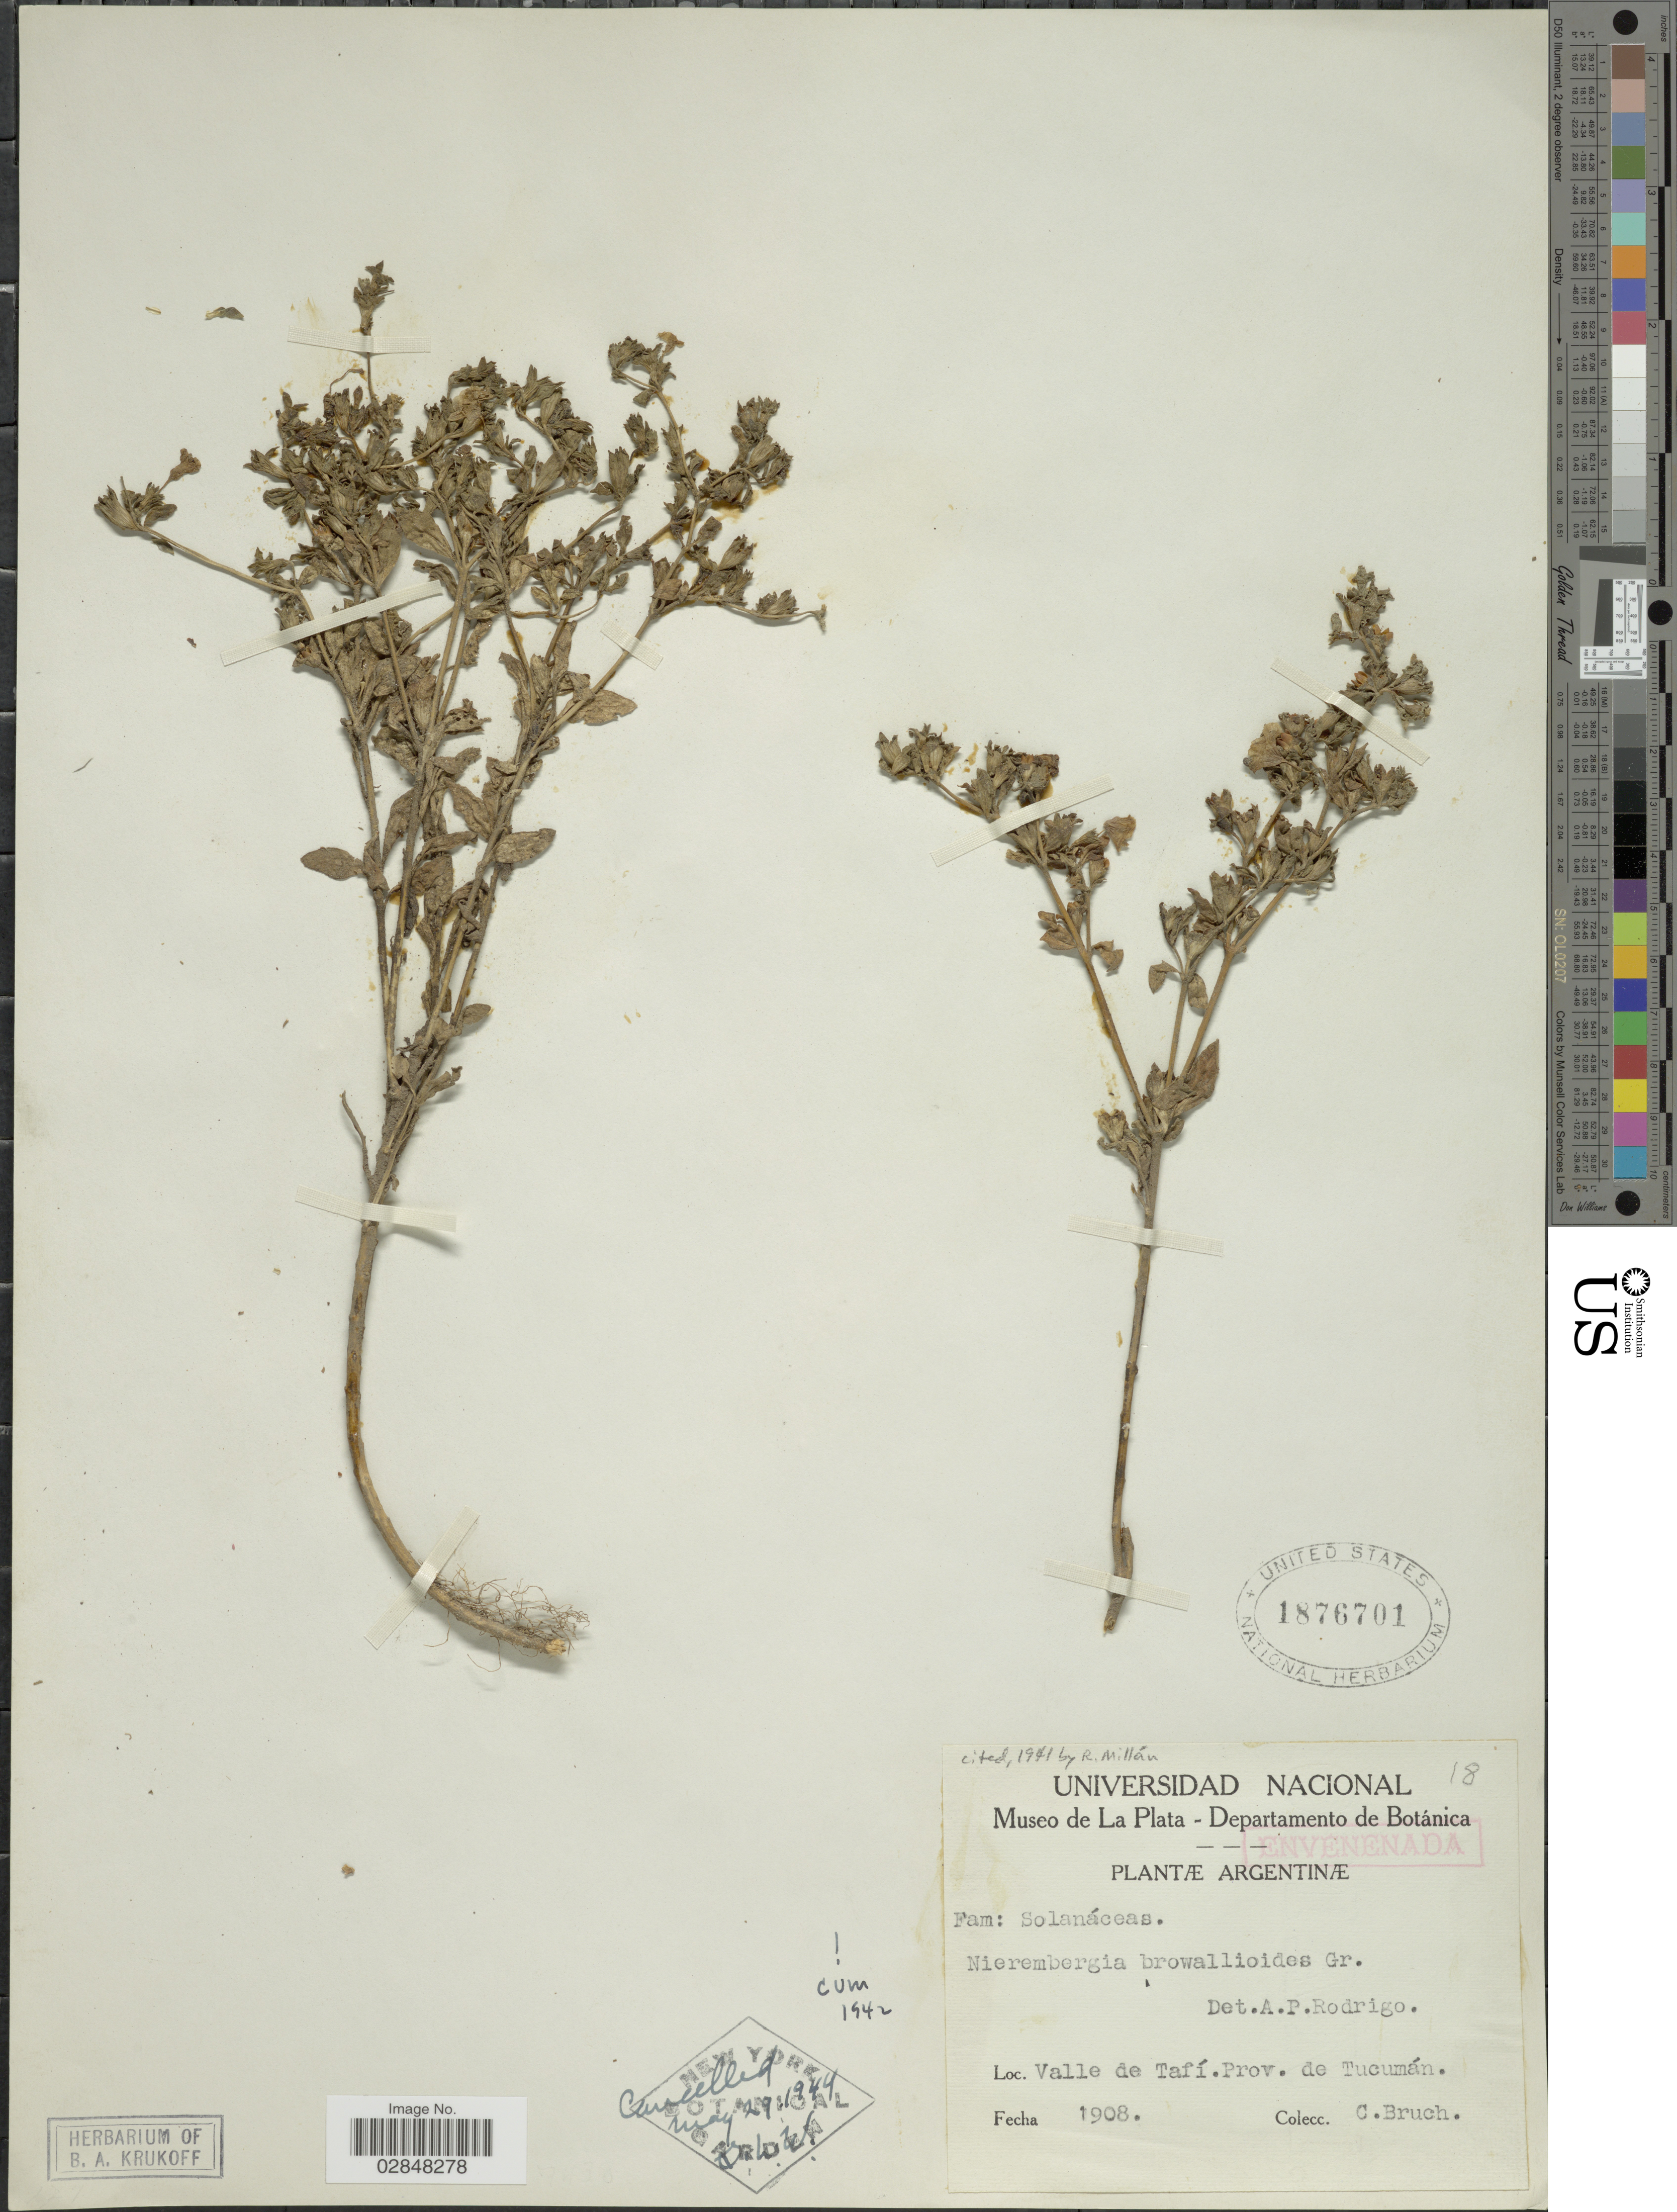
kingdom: Plantae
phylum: Tracheophyta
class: Magnoliopsida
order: Solanales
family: Solanaceae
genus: Nierembergia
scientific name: Nierembergia browallioides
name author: Griseb.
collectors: C. Bruch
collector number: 18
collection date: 1908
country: Argentina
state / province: Tucuman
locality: Valle de Tafí.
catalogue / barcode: US 1876701